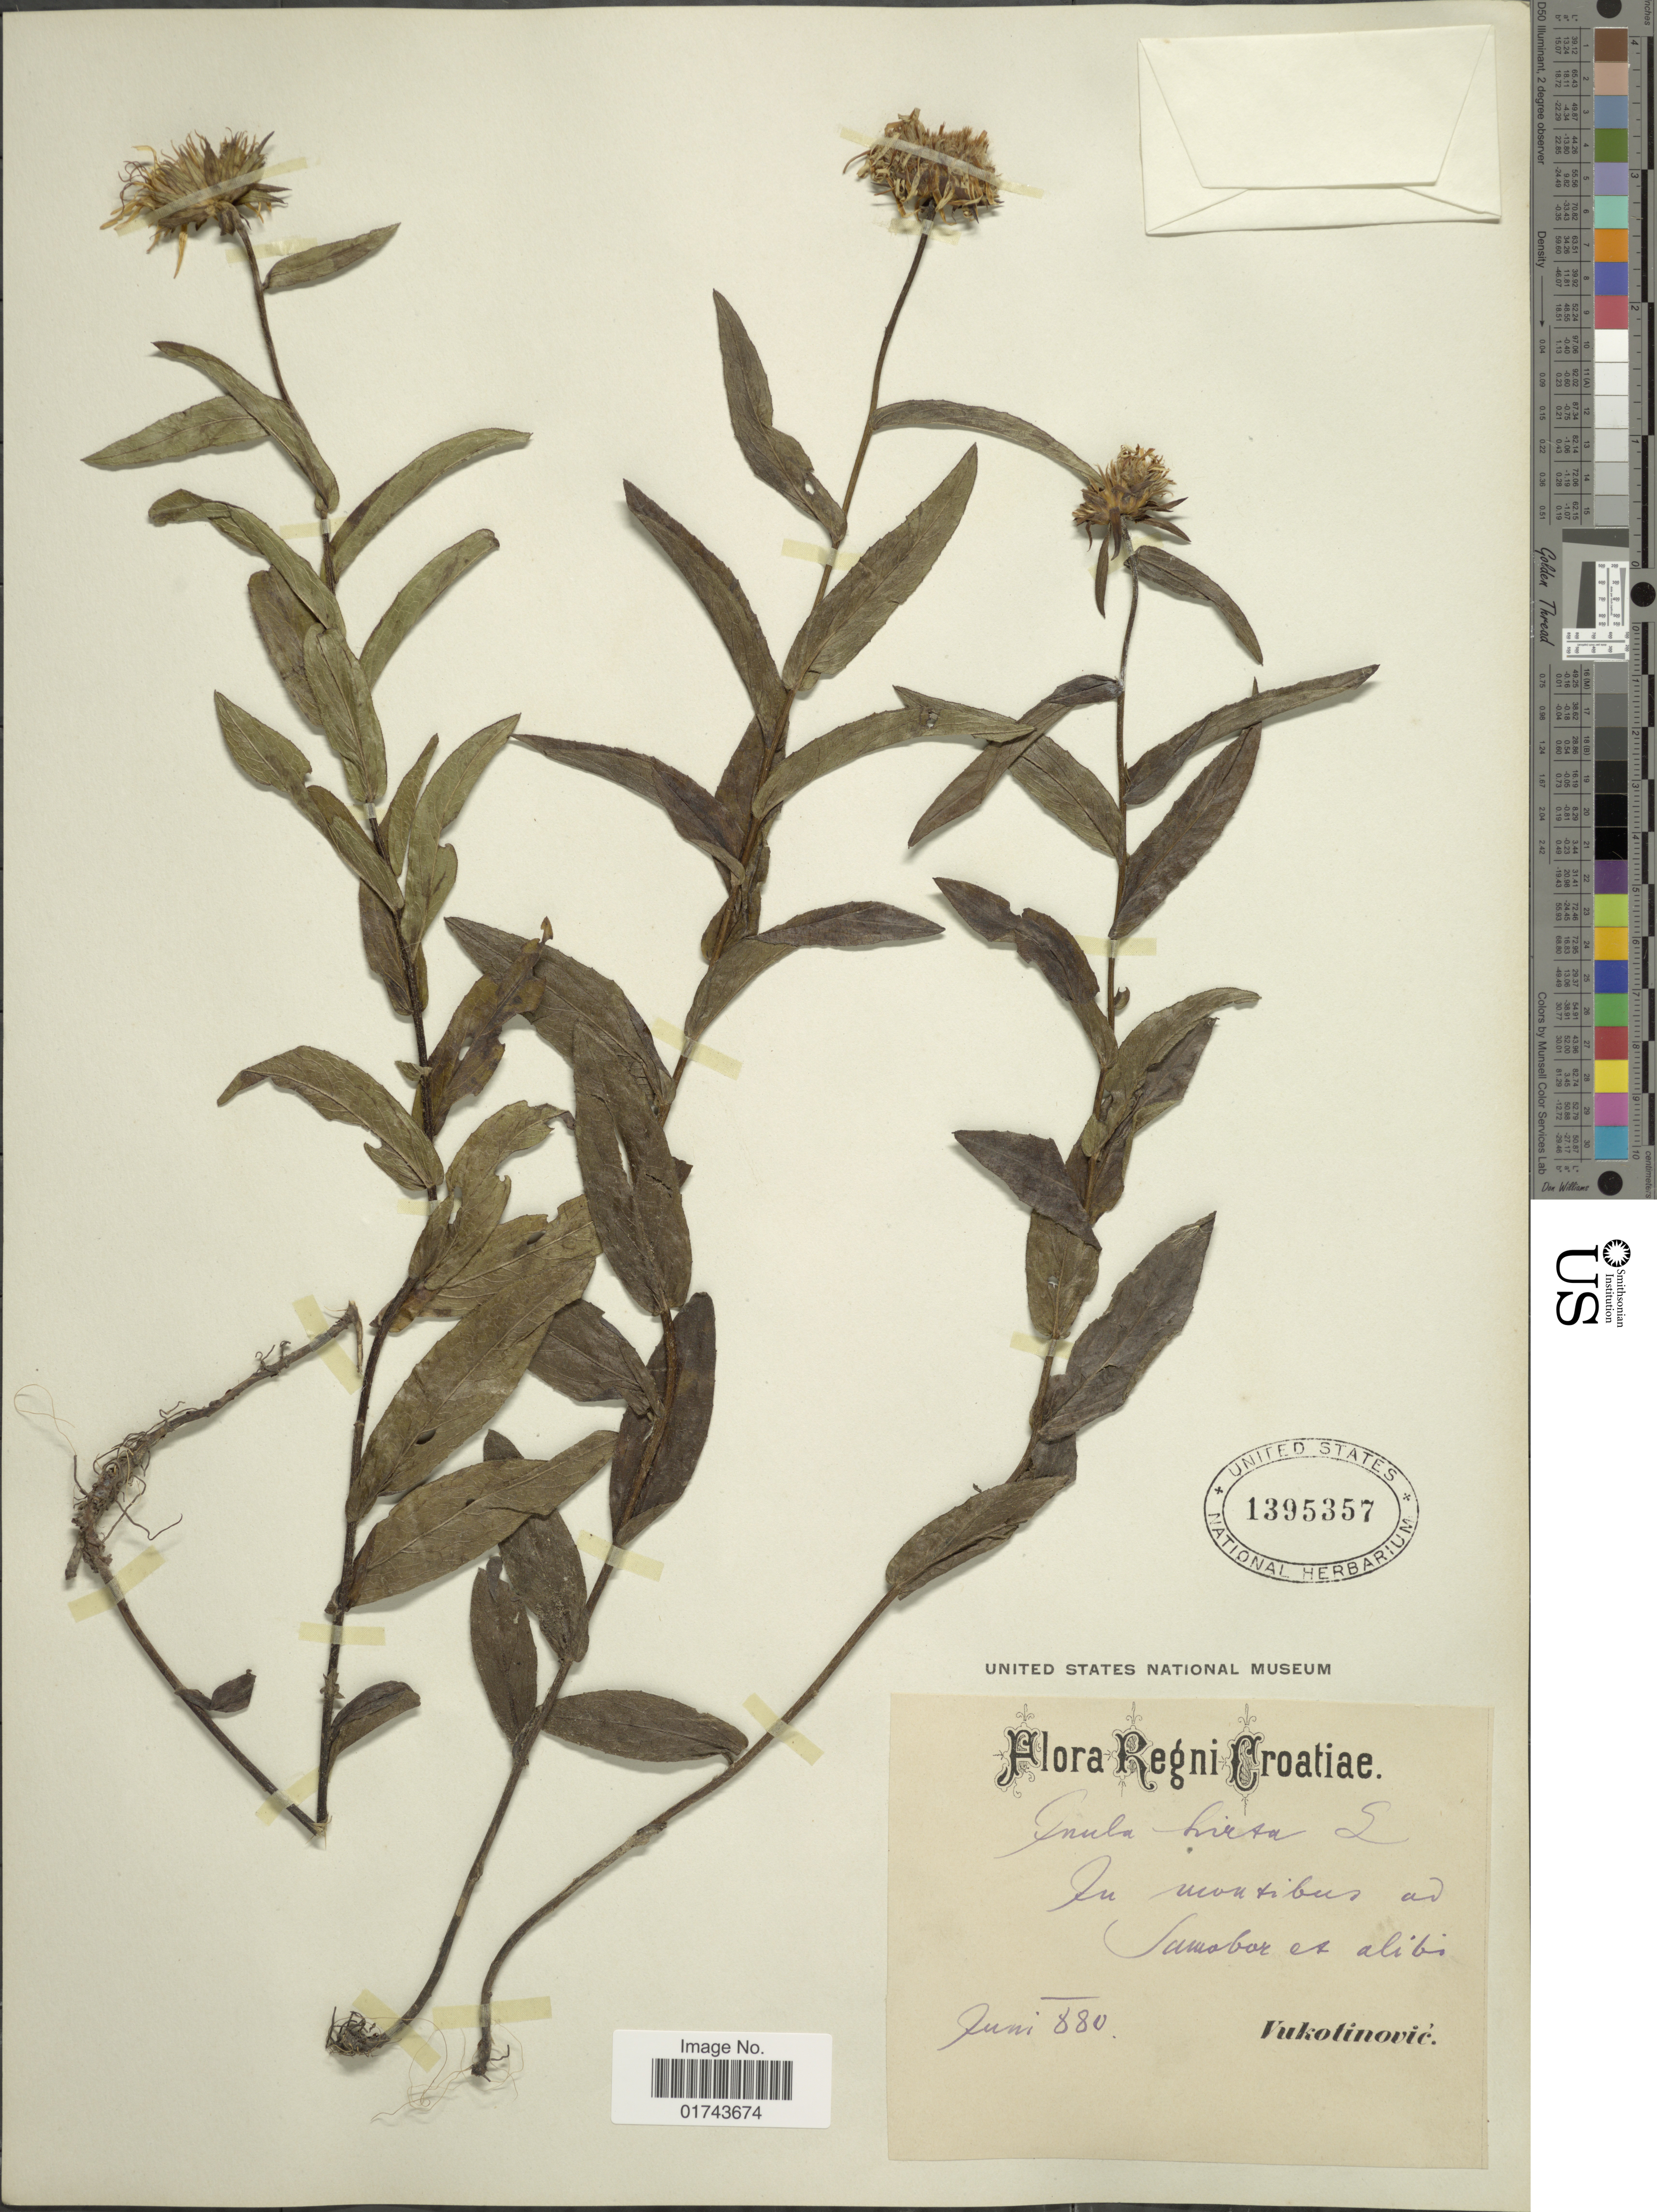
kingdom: Plantae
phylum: Tracheophyta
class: Magnoliopsida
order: Asterales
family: Asteraceae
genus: Inula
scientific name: Inula hirta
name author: L.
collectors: L. Vukotinovic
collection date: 1880-06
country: Croatia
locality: Regni Croatiae, Samabar et alibi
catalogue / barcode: US 1395357